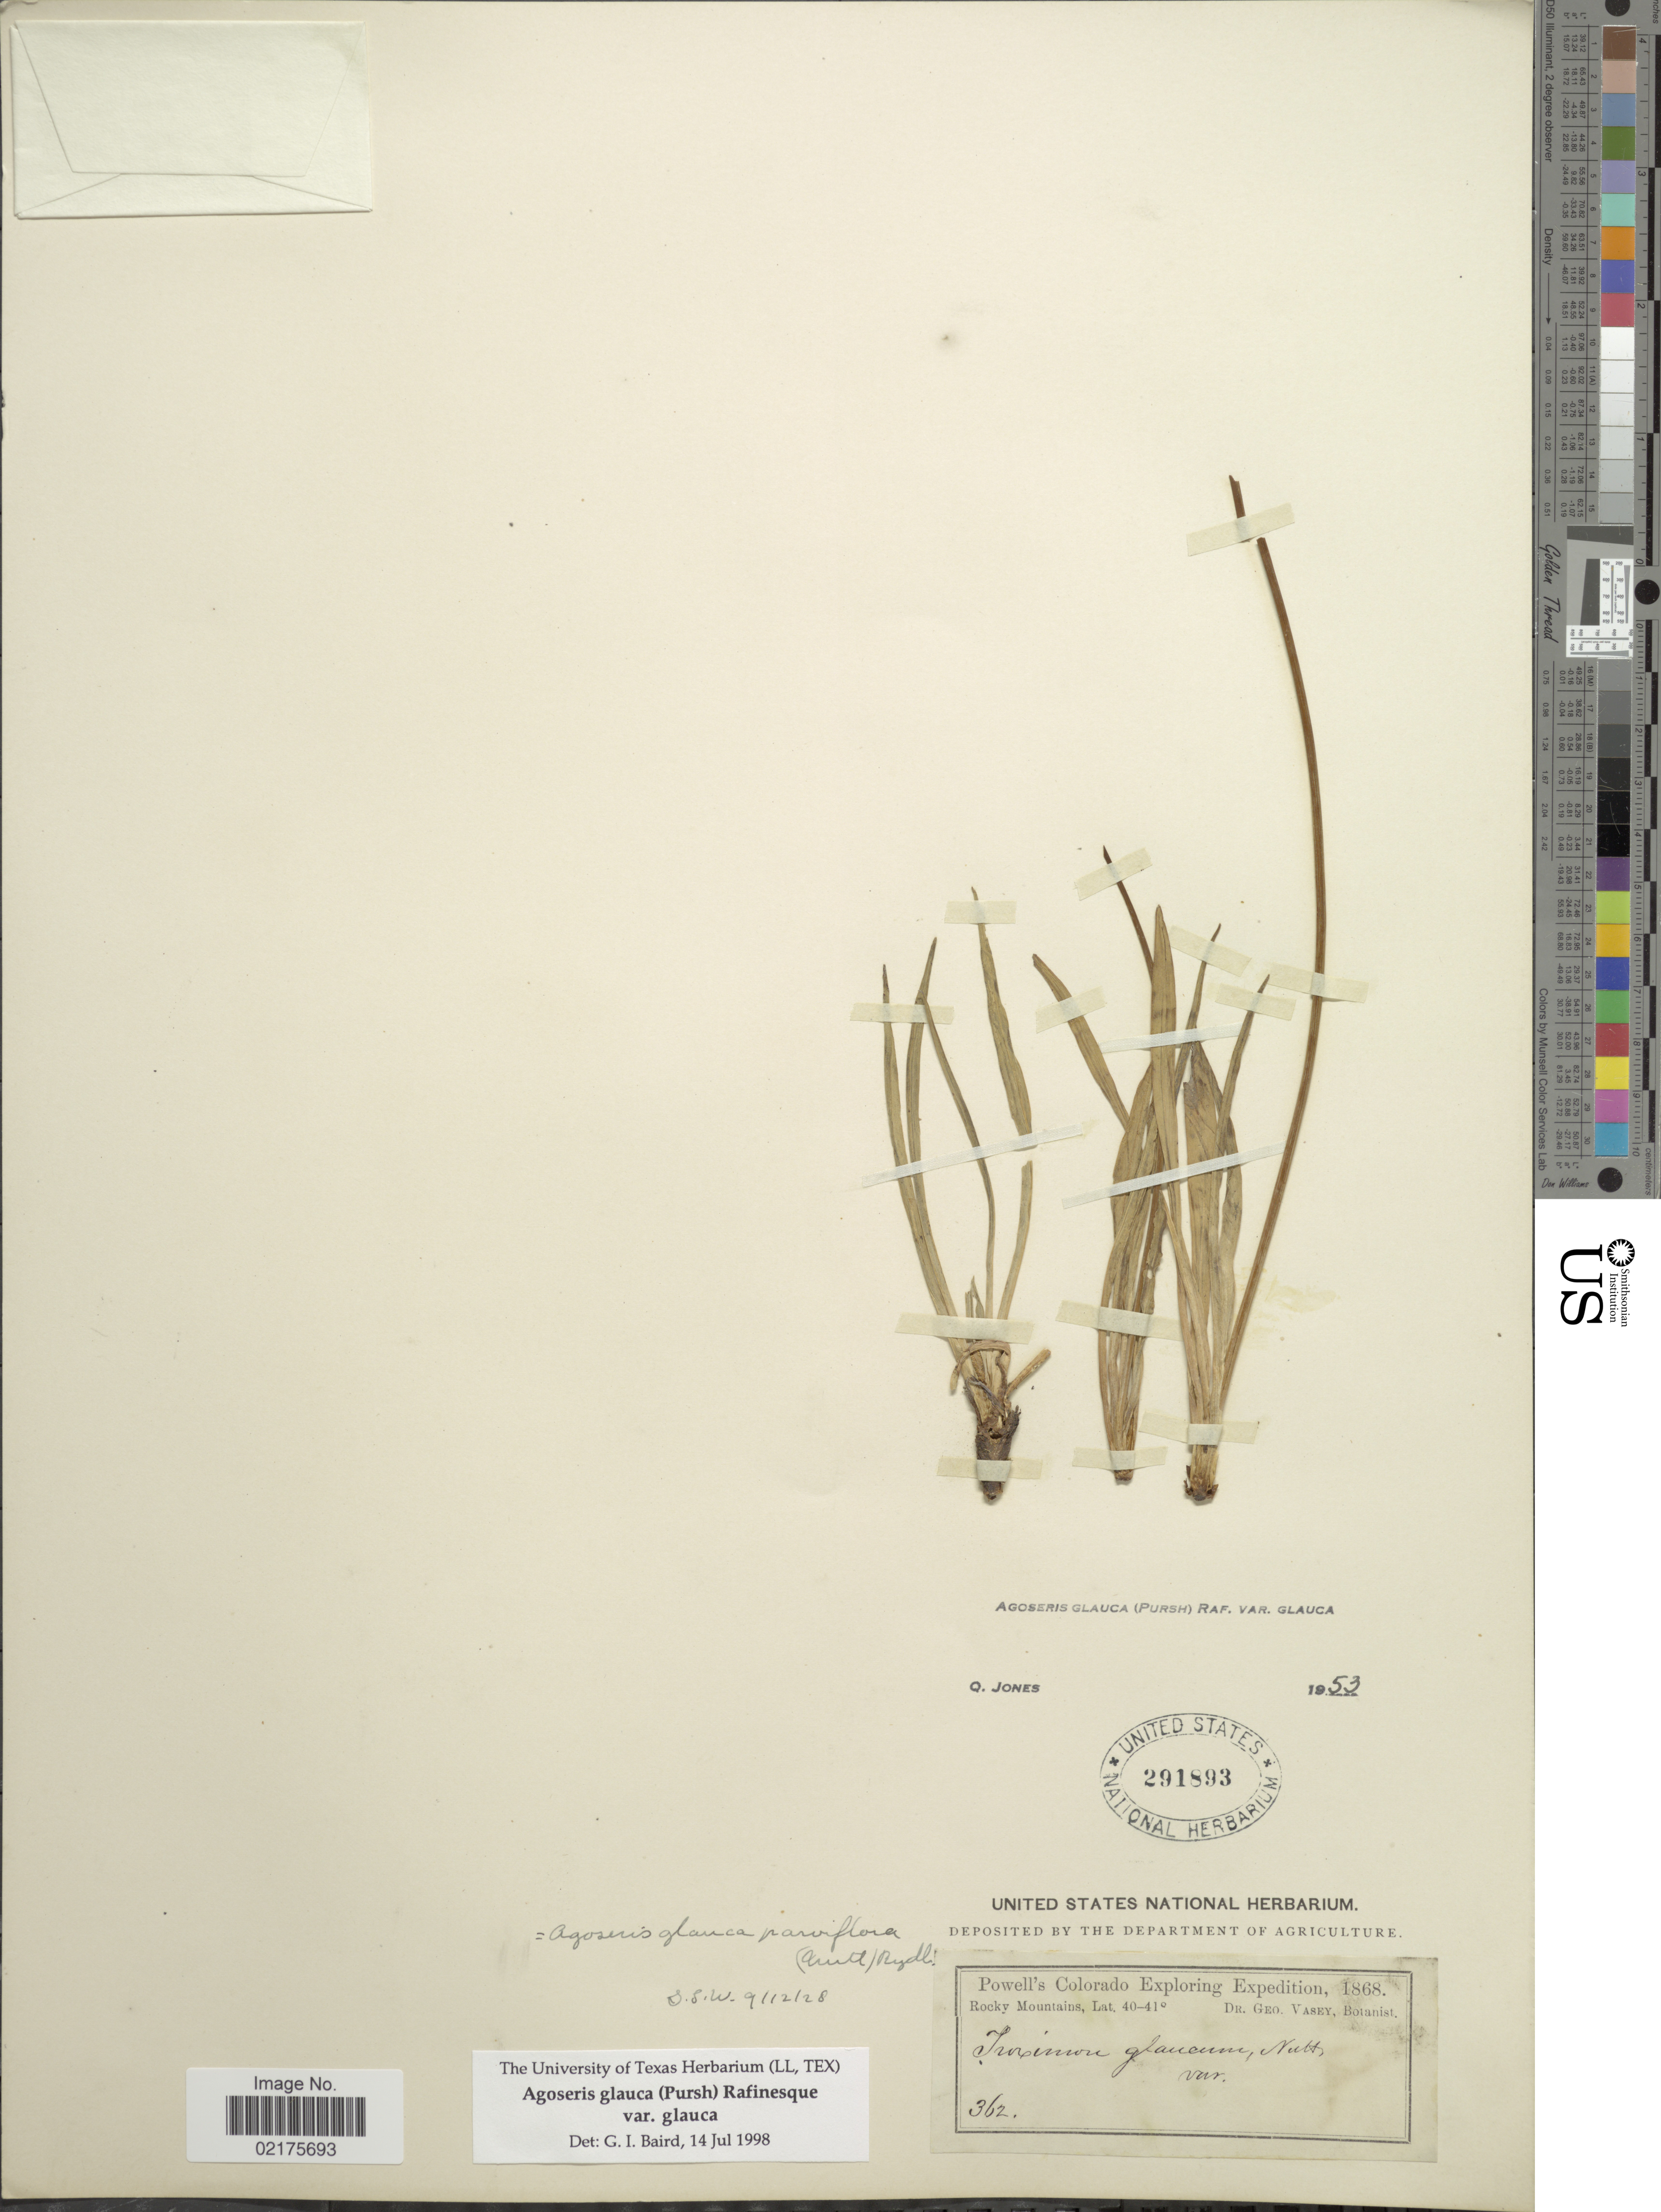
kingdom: Plantae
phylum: Tracheophyta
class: Magnoliopsida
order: Asterales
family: Asteraceae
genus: Agoseris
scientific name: Agoseris glauca var. glauca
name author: (Pursh) Raf.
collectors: -. Powell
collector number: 362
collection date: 1868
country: United States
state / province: Colorado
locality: Rocky Mountains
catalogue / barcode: US 291893